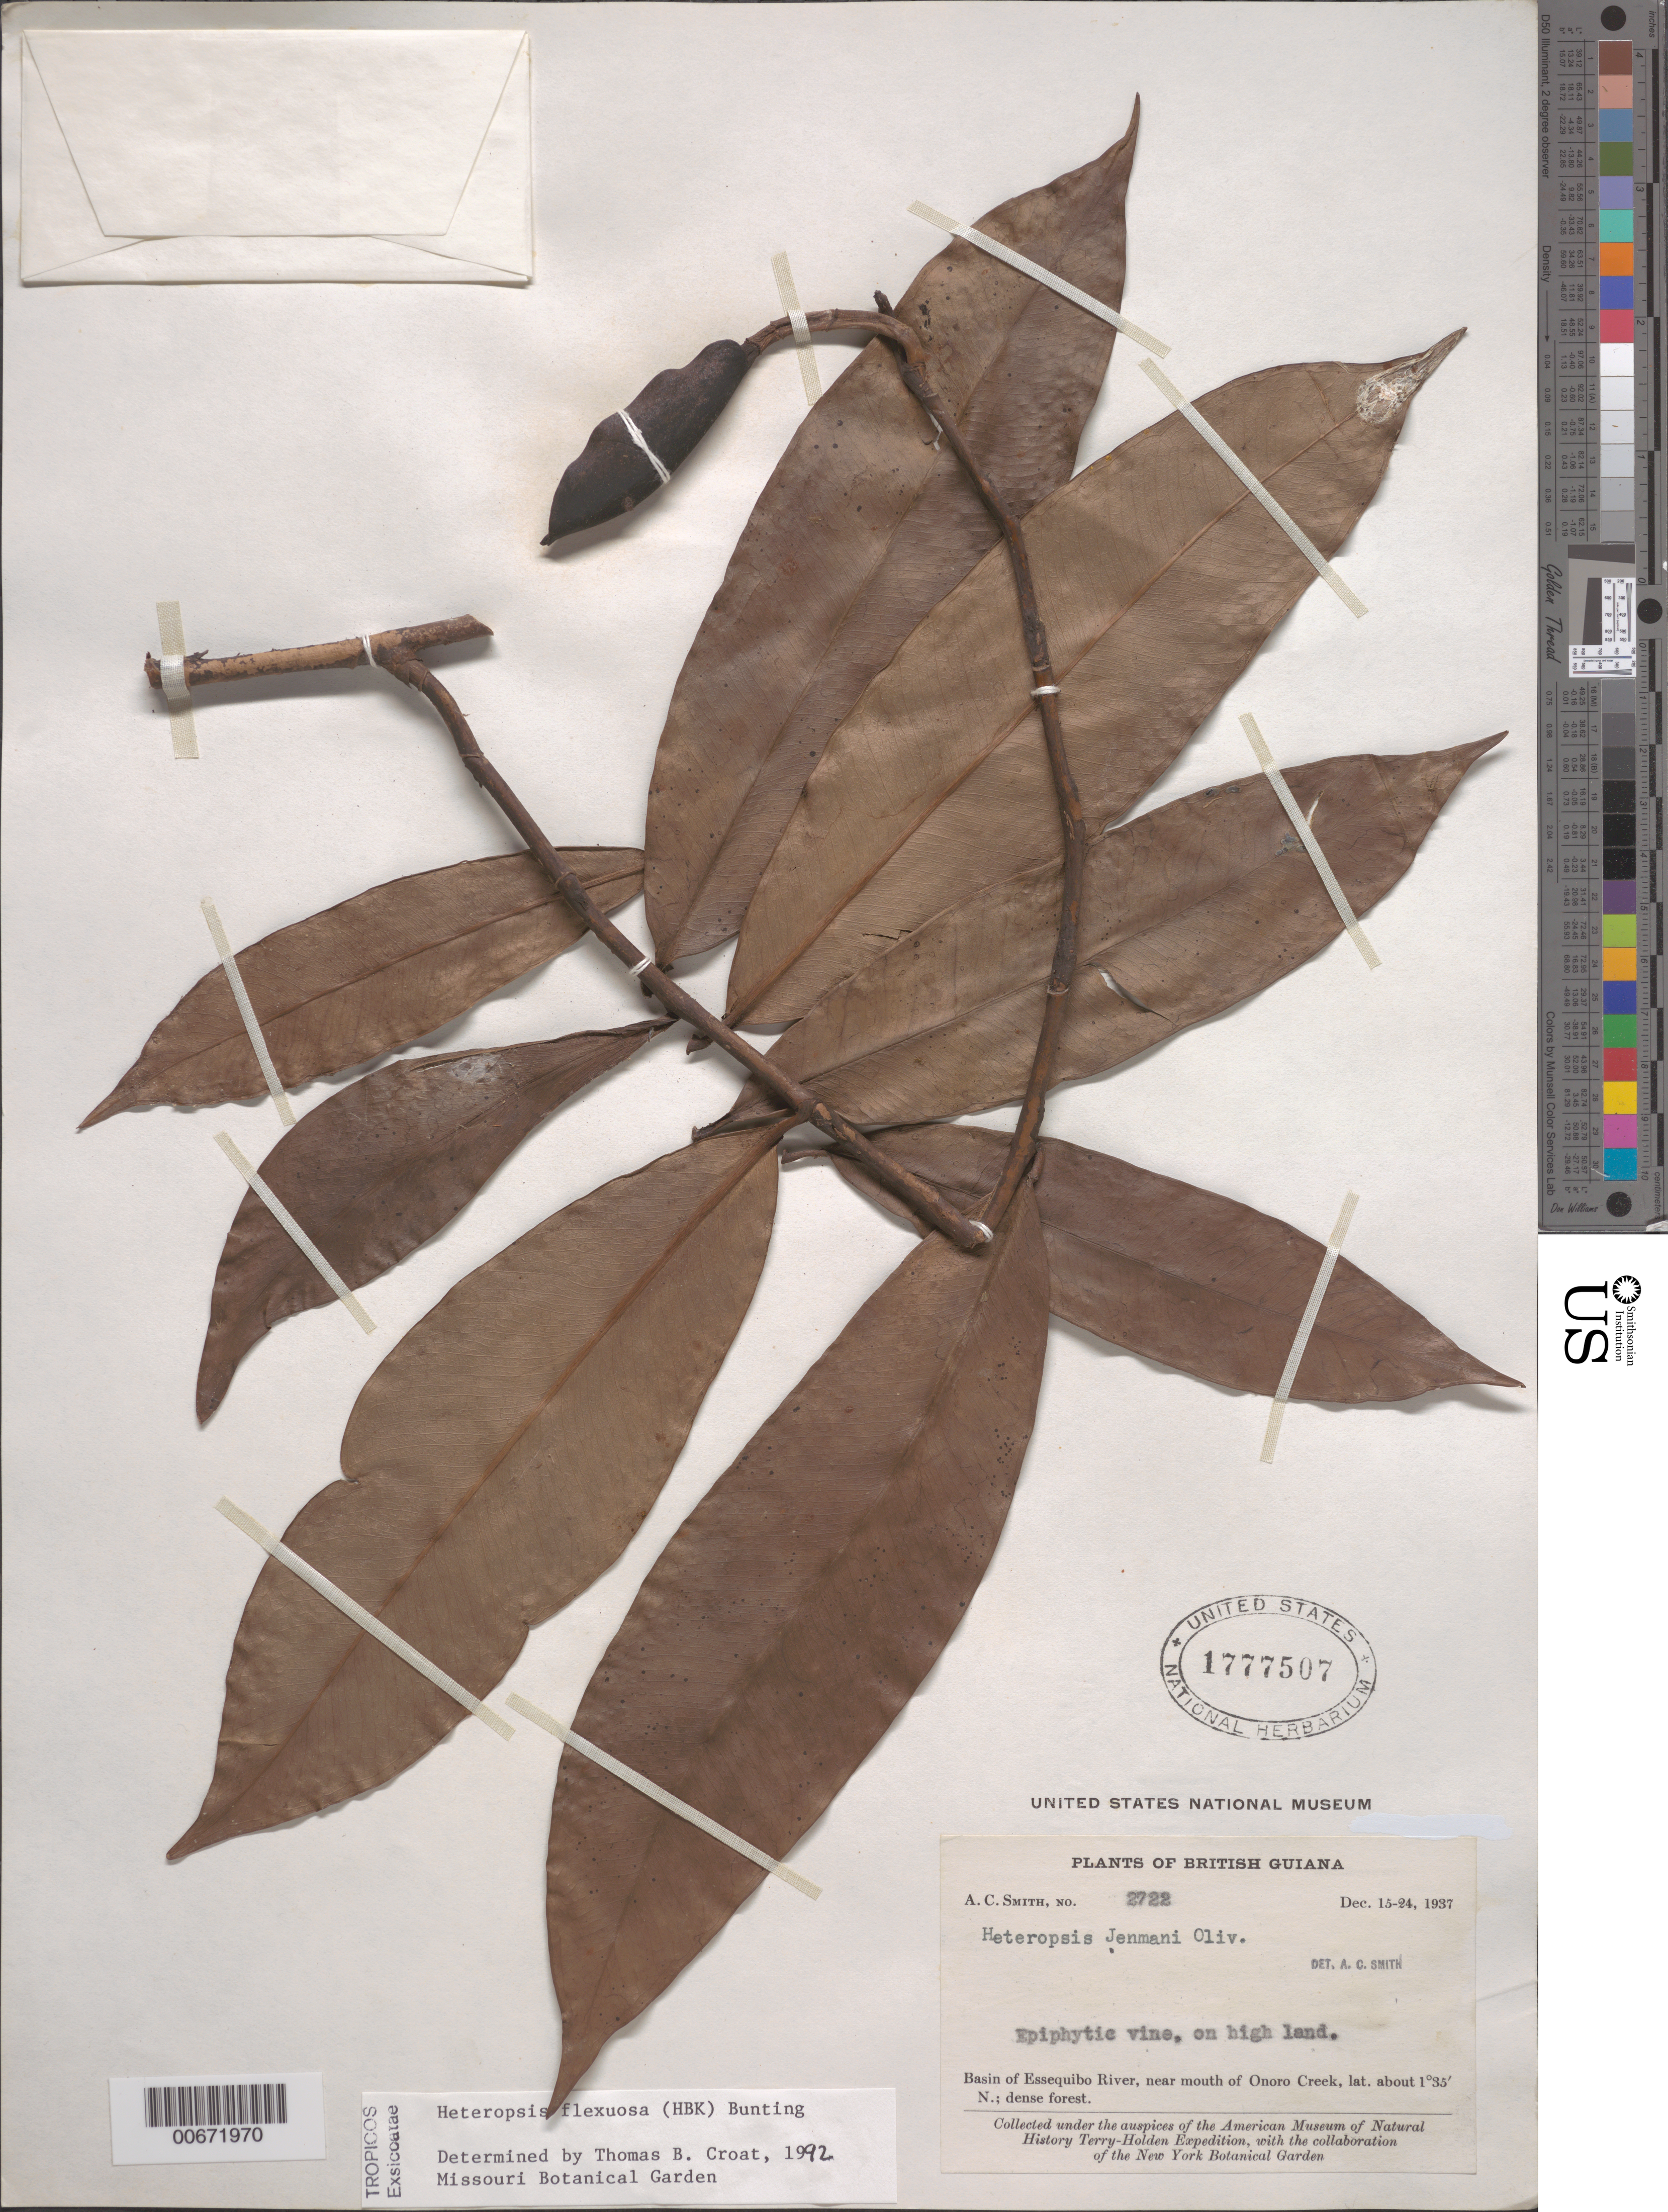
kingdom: Plantae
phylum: Tracheophyta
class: Liliopsida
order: Alismatales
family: Araceae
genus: Heteropsis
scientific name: Heteropsis flexuosa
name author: (Kunth) G.S. Bunting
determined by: Croat, Thomas B., Missouri Botanical Garden (MO)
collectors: A. C. Smith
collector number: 2722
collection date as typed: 15-Dec-37 to 24-Dec-37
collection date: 1937-12-15/1937-12-24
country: Guyana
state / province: U. Takutu-U. Essequibo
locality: Onoro Creek (near mouth), Essequibo River basin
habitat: Dense forest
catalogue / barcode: US 1777507